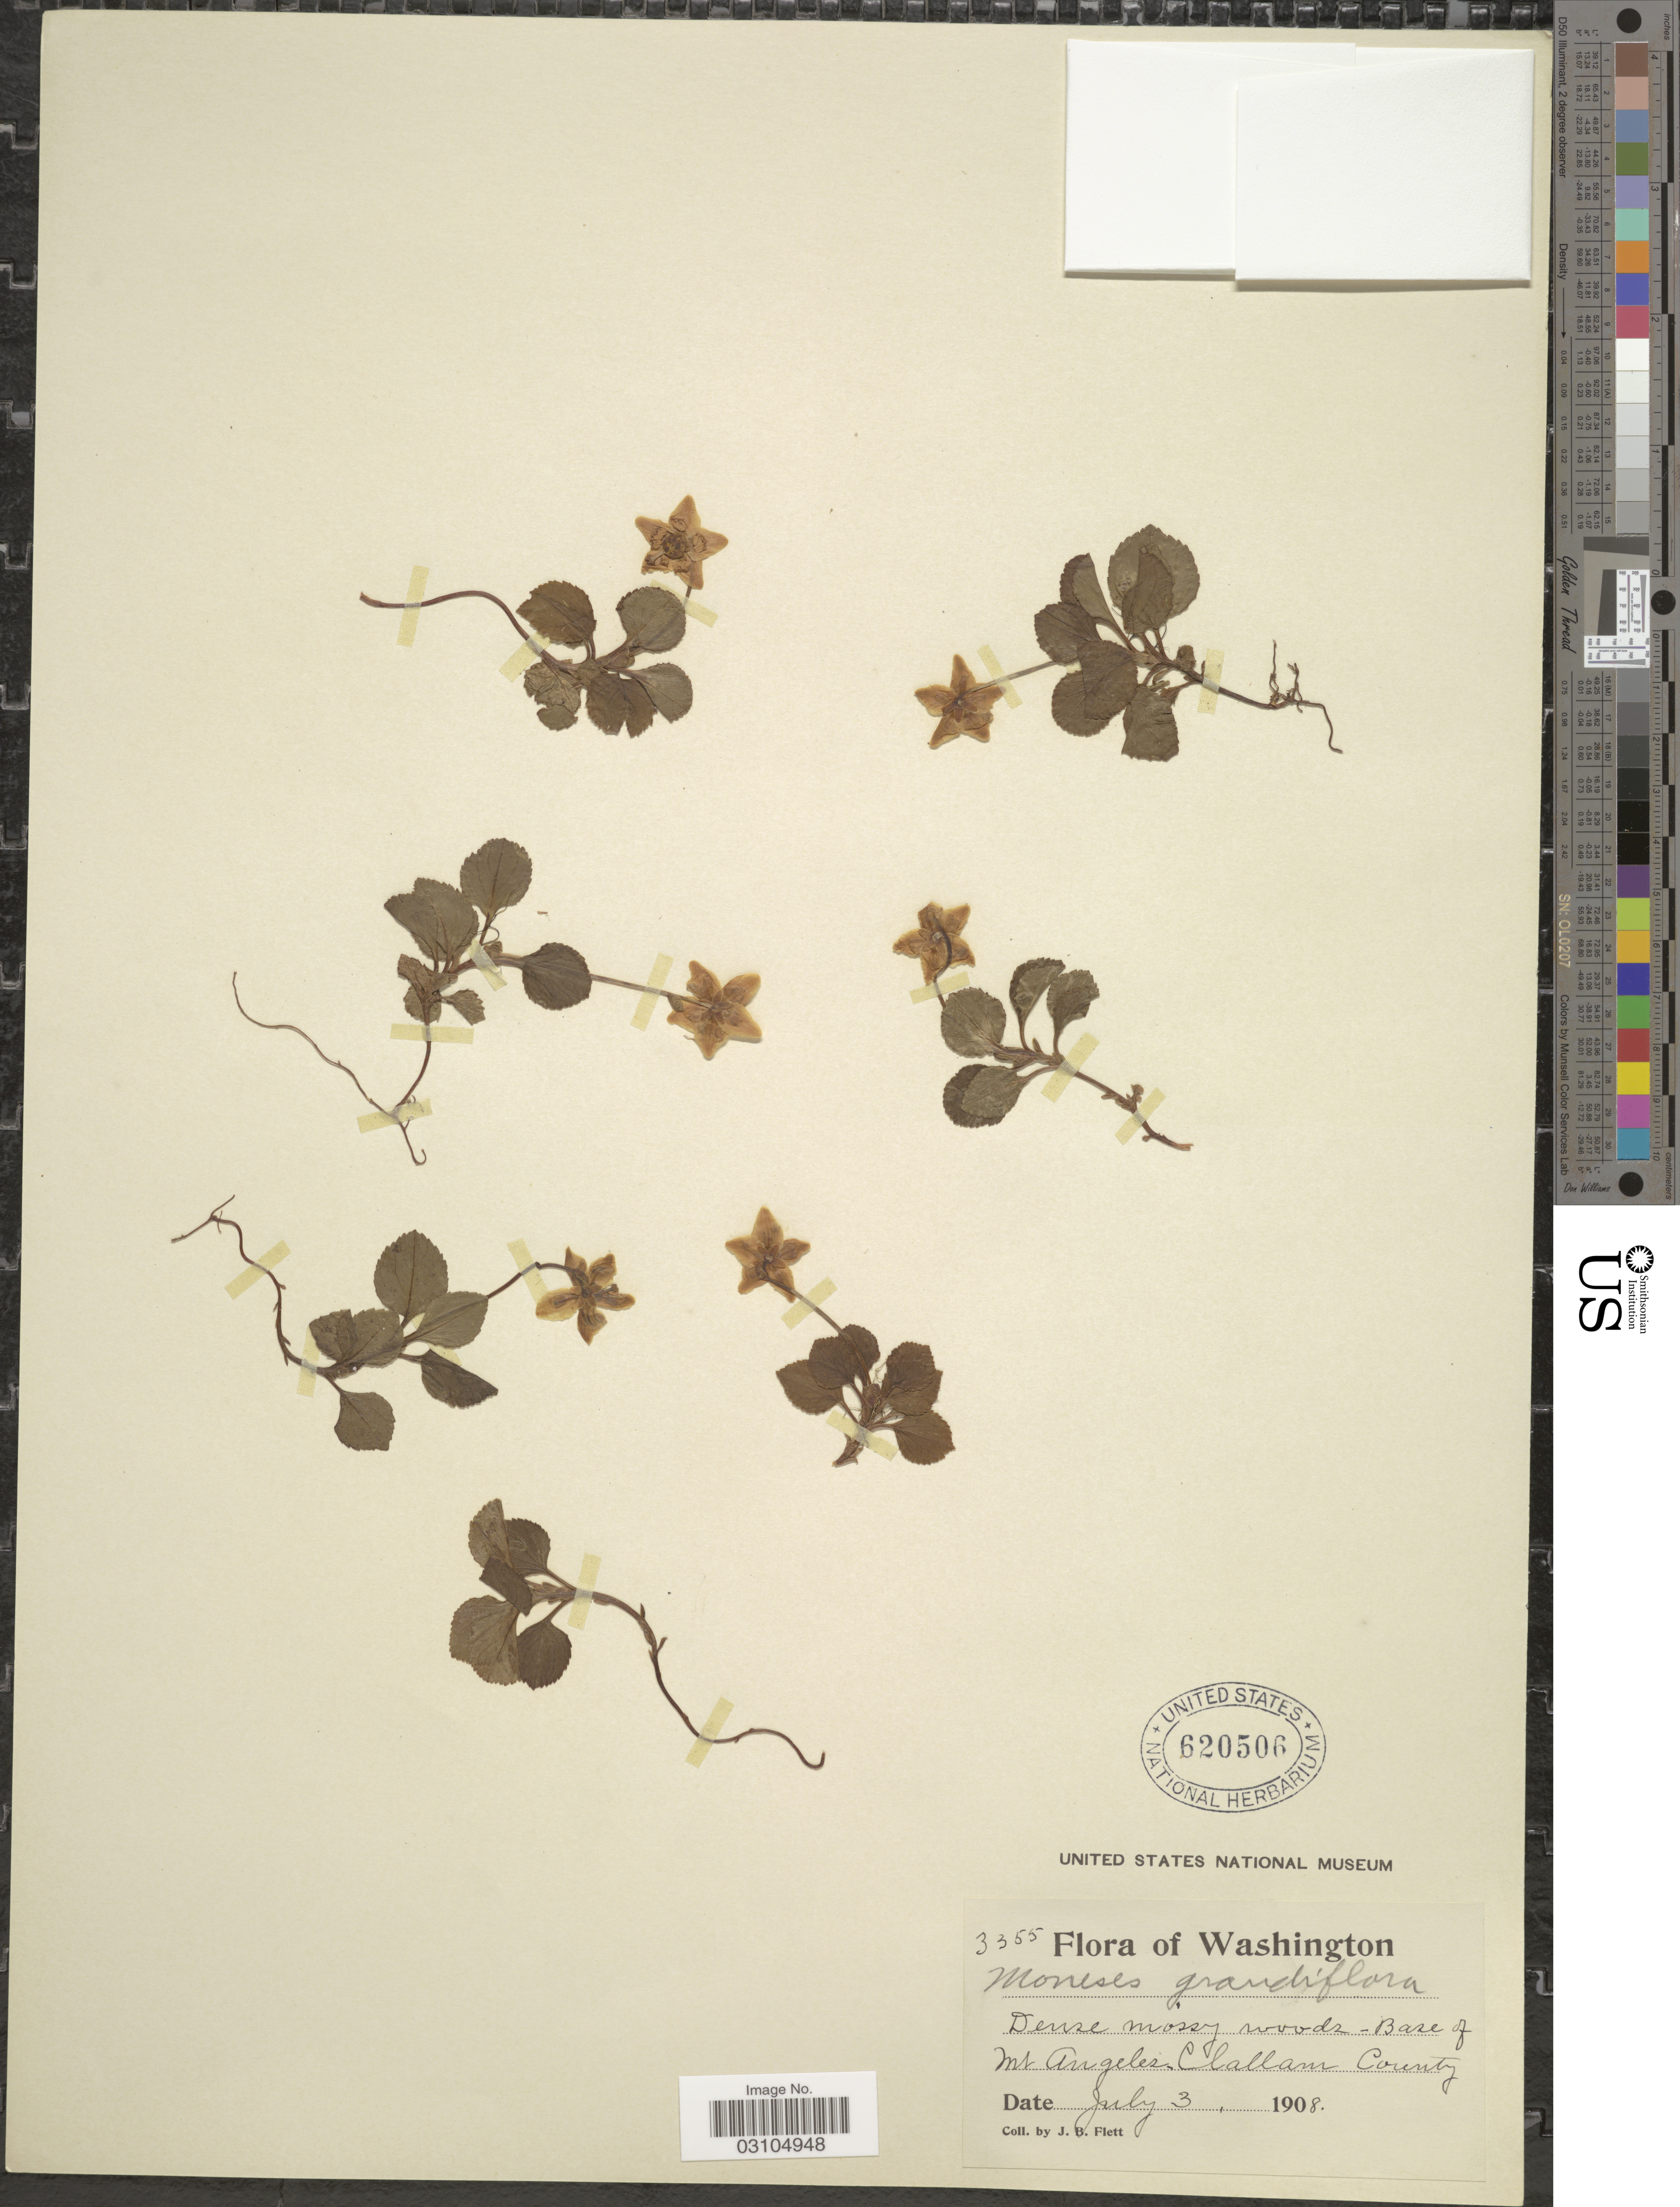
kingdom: Plantae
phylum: Tracheophyta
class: Magnoliopsida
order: Ericales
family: Ericaceae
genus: Moneses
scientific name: Moneses uniflora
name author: (L.) A. Gray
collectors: J. Flett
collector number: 3355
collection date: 1908-07-03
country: United States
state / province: Washington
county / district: Clallam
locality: Base of Mt. Angeles Clallam County.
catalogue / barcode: US 620506